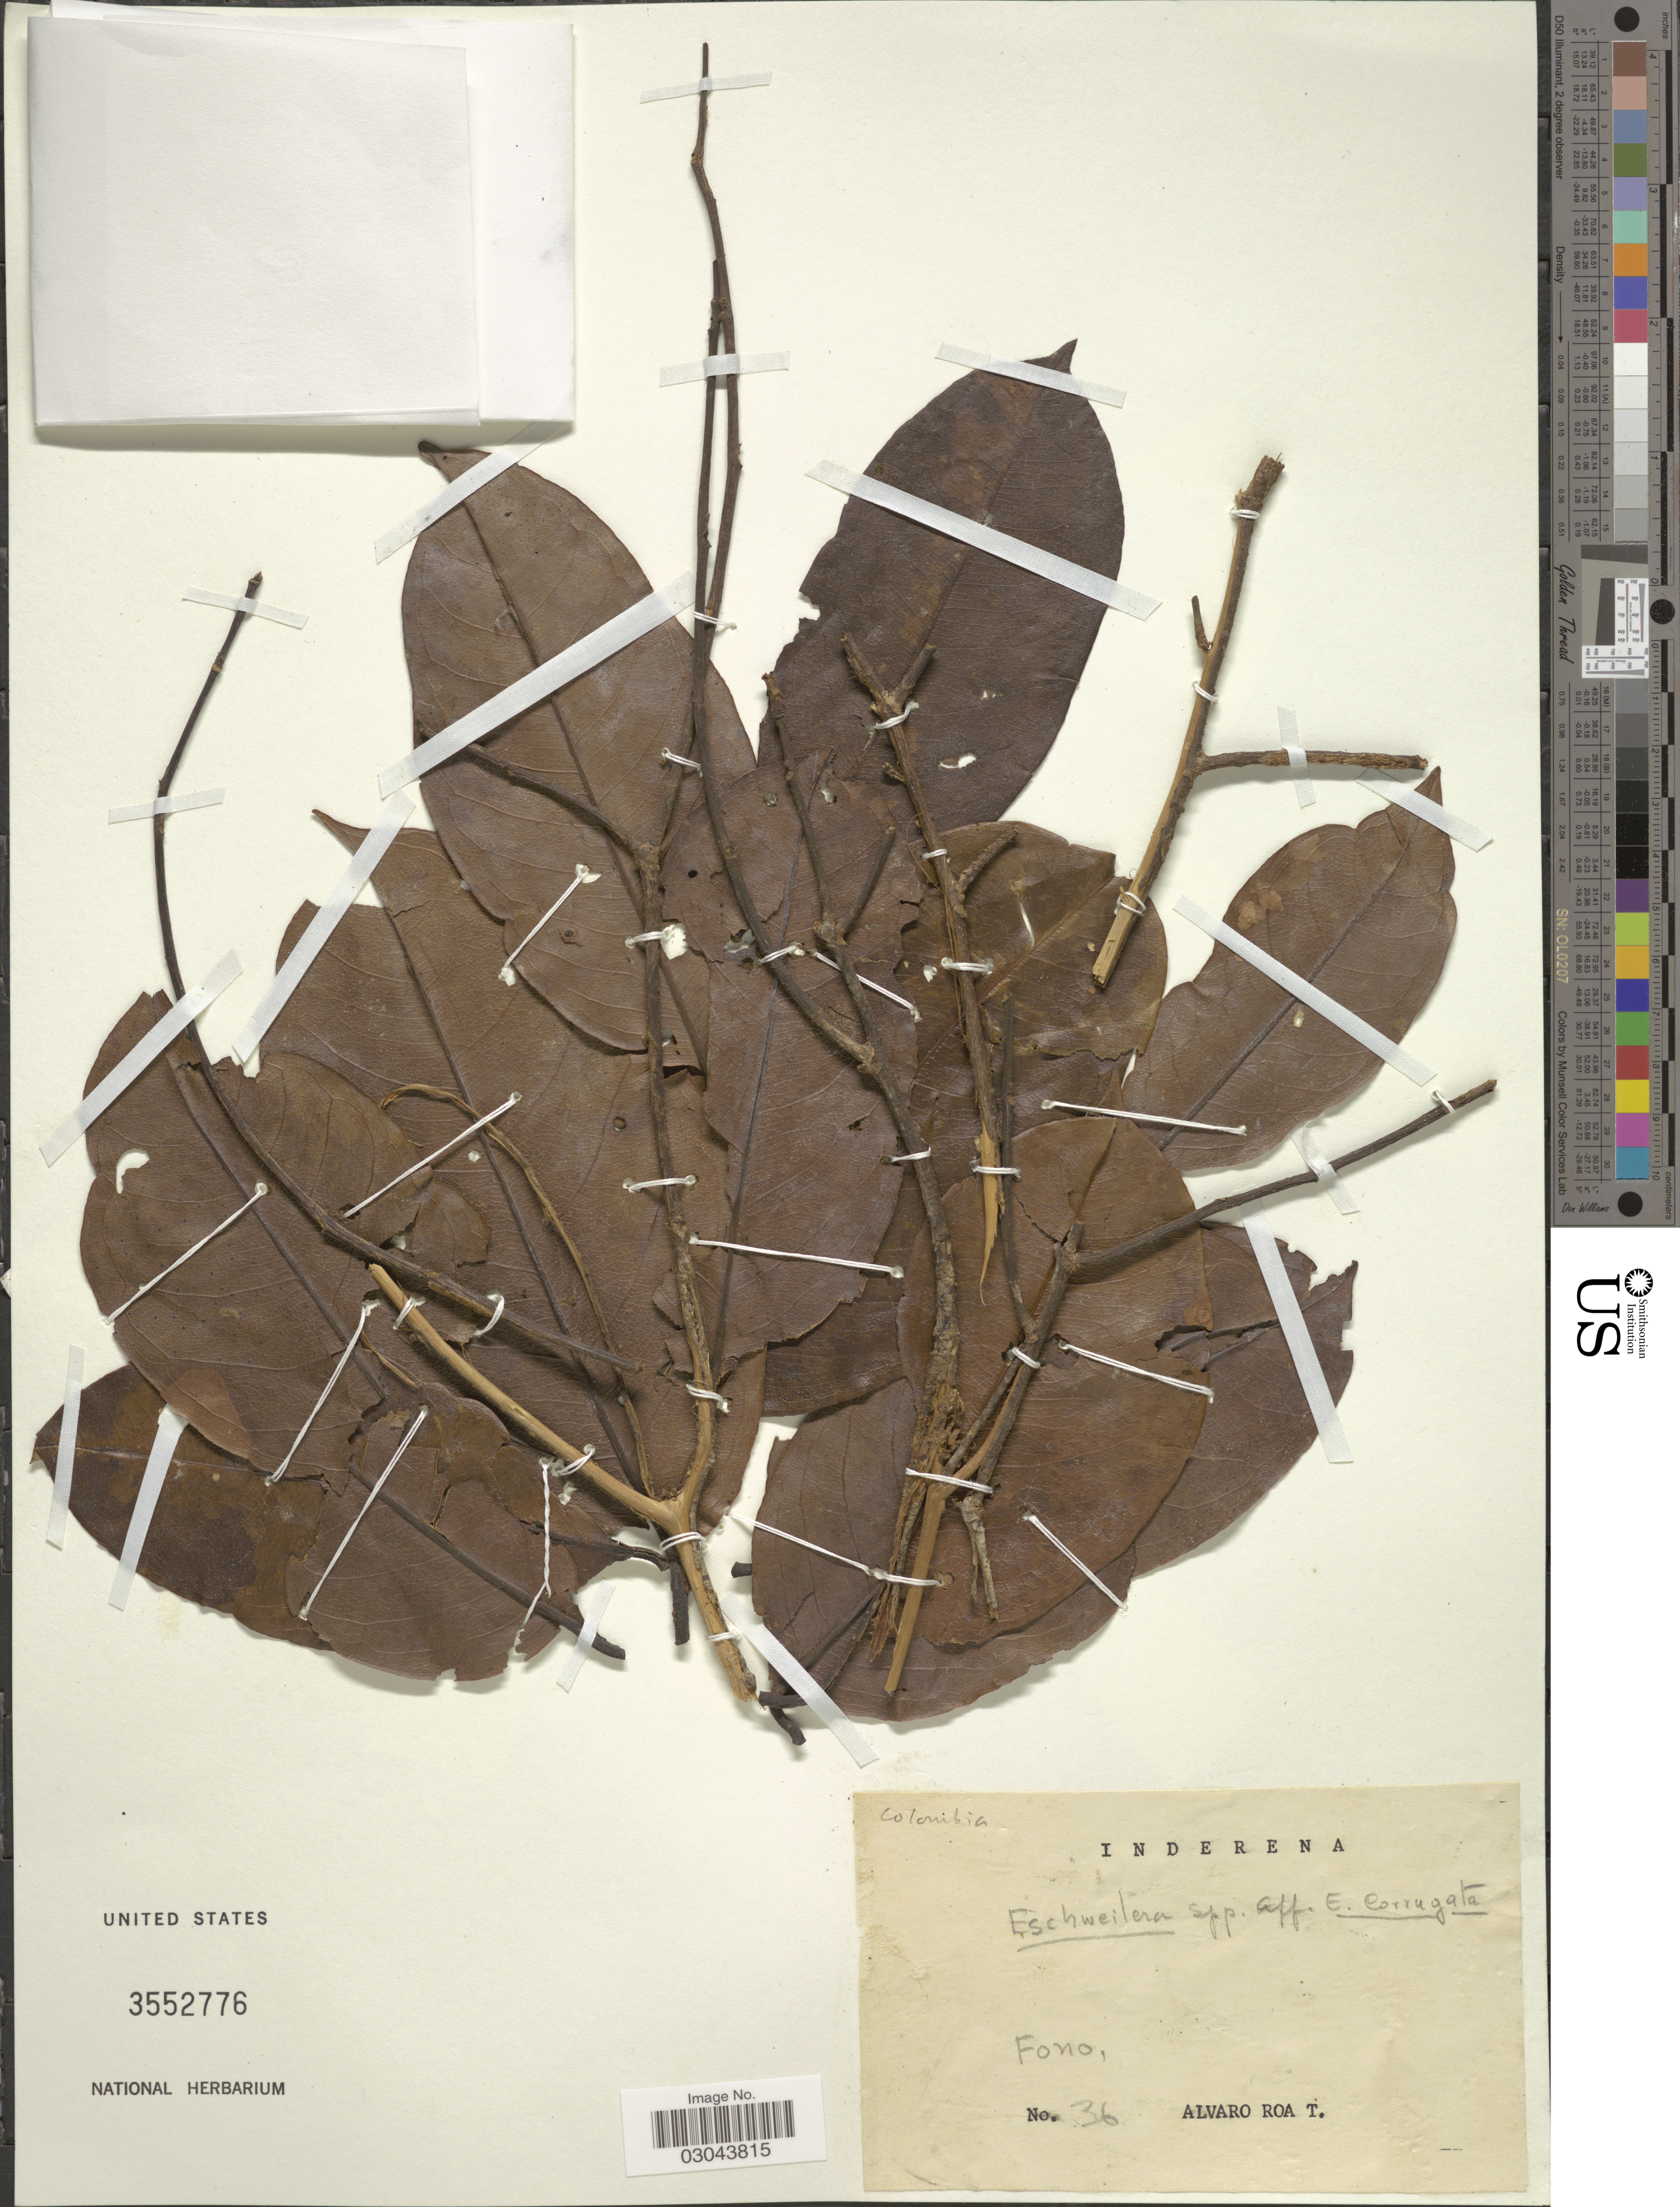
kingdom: Plantae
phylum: Tracheophyta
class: Magnoliopsida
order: Ericales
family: Lecythidaceae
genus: Eschweilera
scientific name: Eschweilera sp.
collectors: A. Roa T.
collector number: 36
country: Colombia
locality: Inderena. Fono.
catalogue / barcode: US 3552776